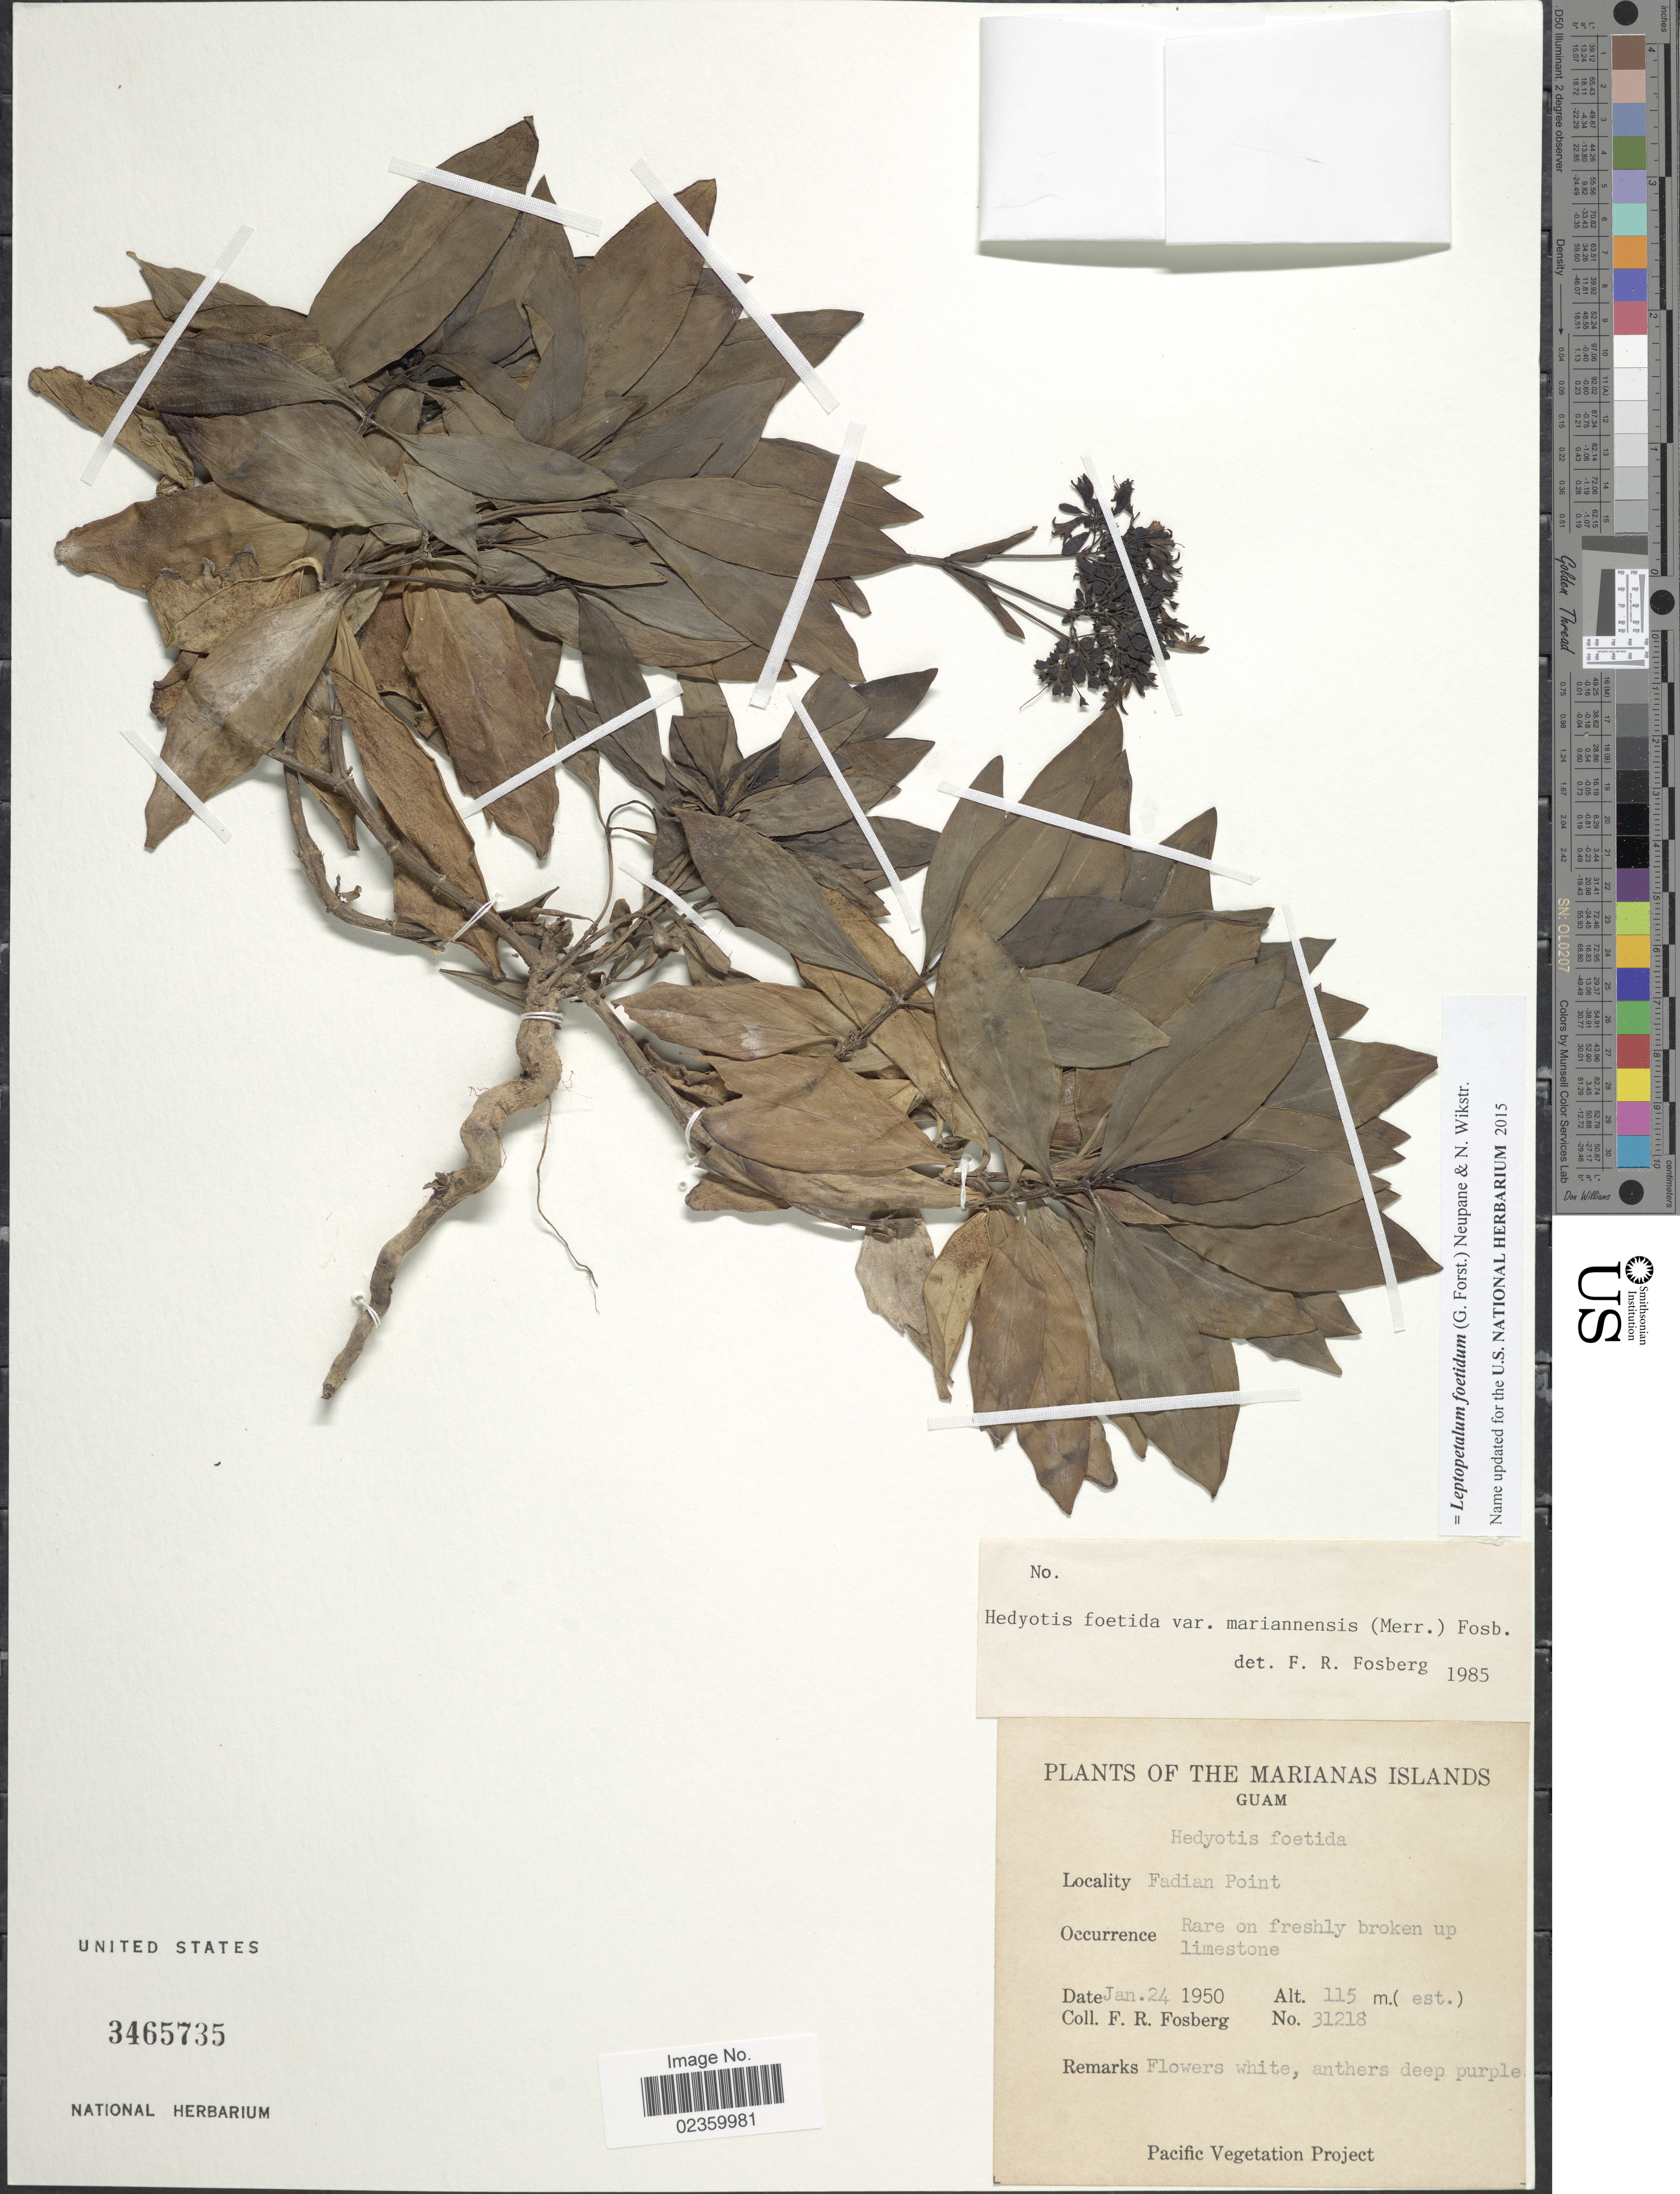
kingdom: Plantae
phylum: Tracheophyta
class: Magnoliopsida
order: Gentianales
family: Rubiaceae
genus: Leptopetalum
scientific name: Leptopetalum foetidum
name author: (G. Forst.) Neupane & N. Wikstr.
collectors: F. R. Fosberg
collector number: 31218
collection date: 1950-01-24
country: Guam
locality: The Marianas Islands. Fadian Point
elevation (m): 115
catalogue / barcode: US 3465735